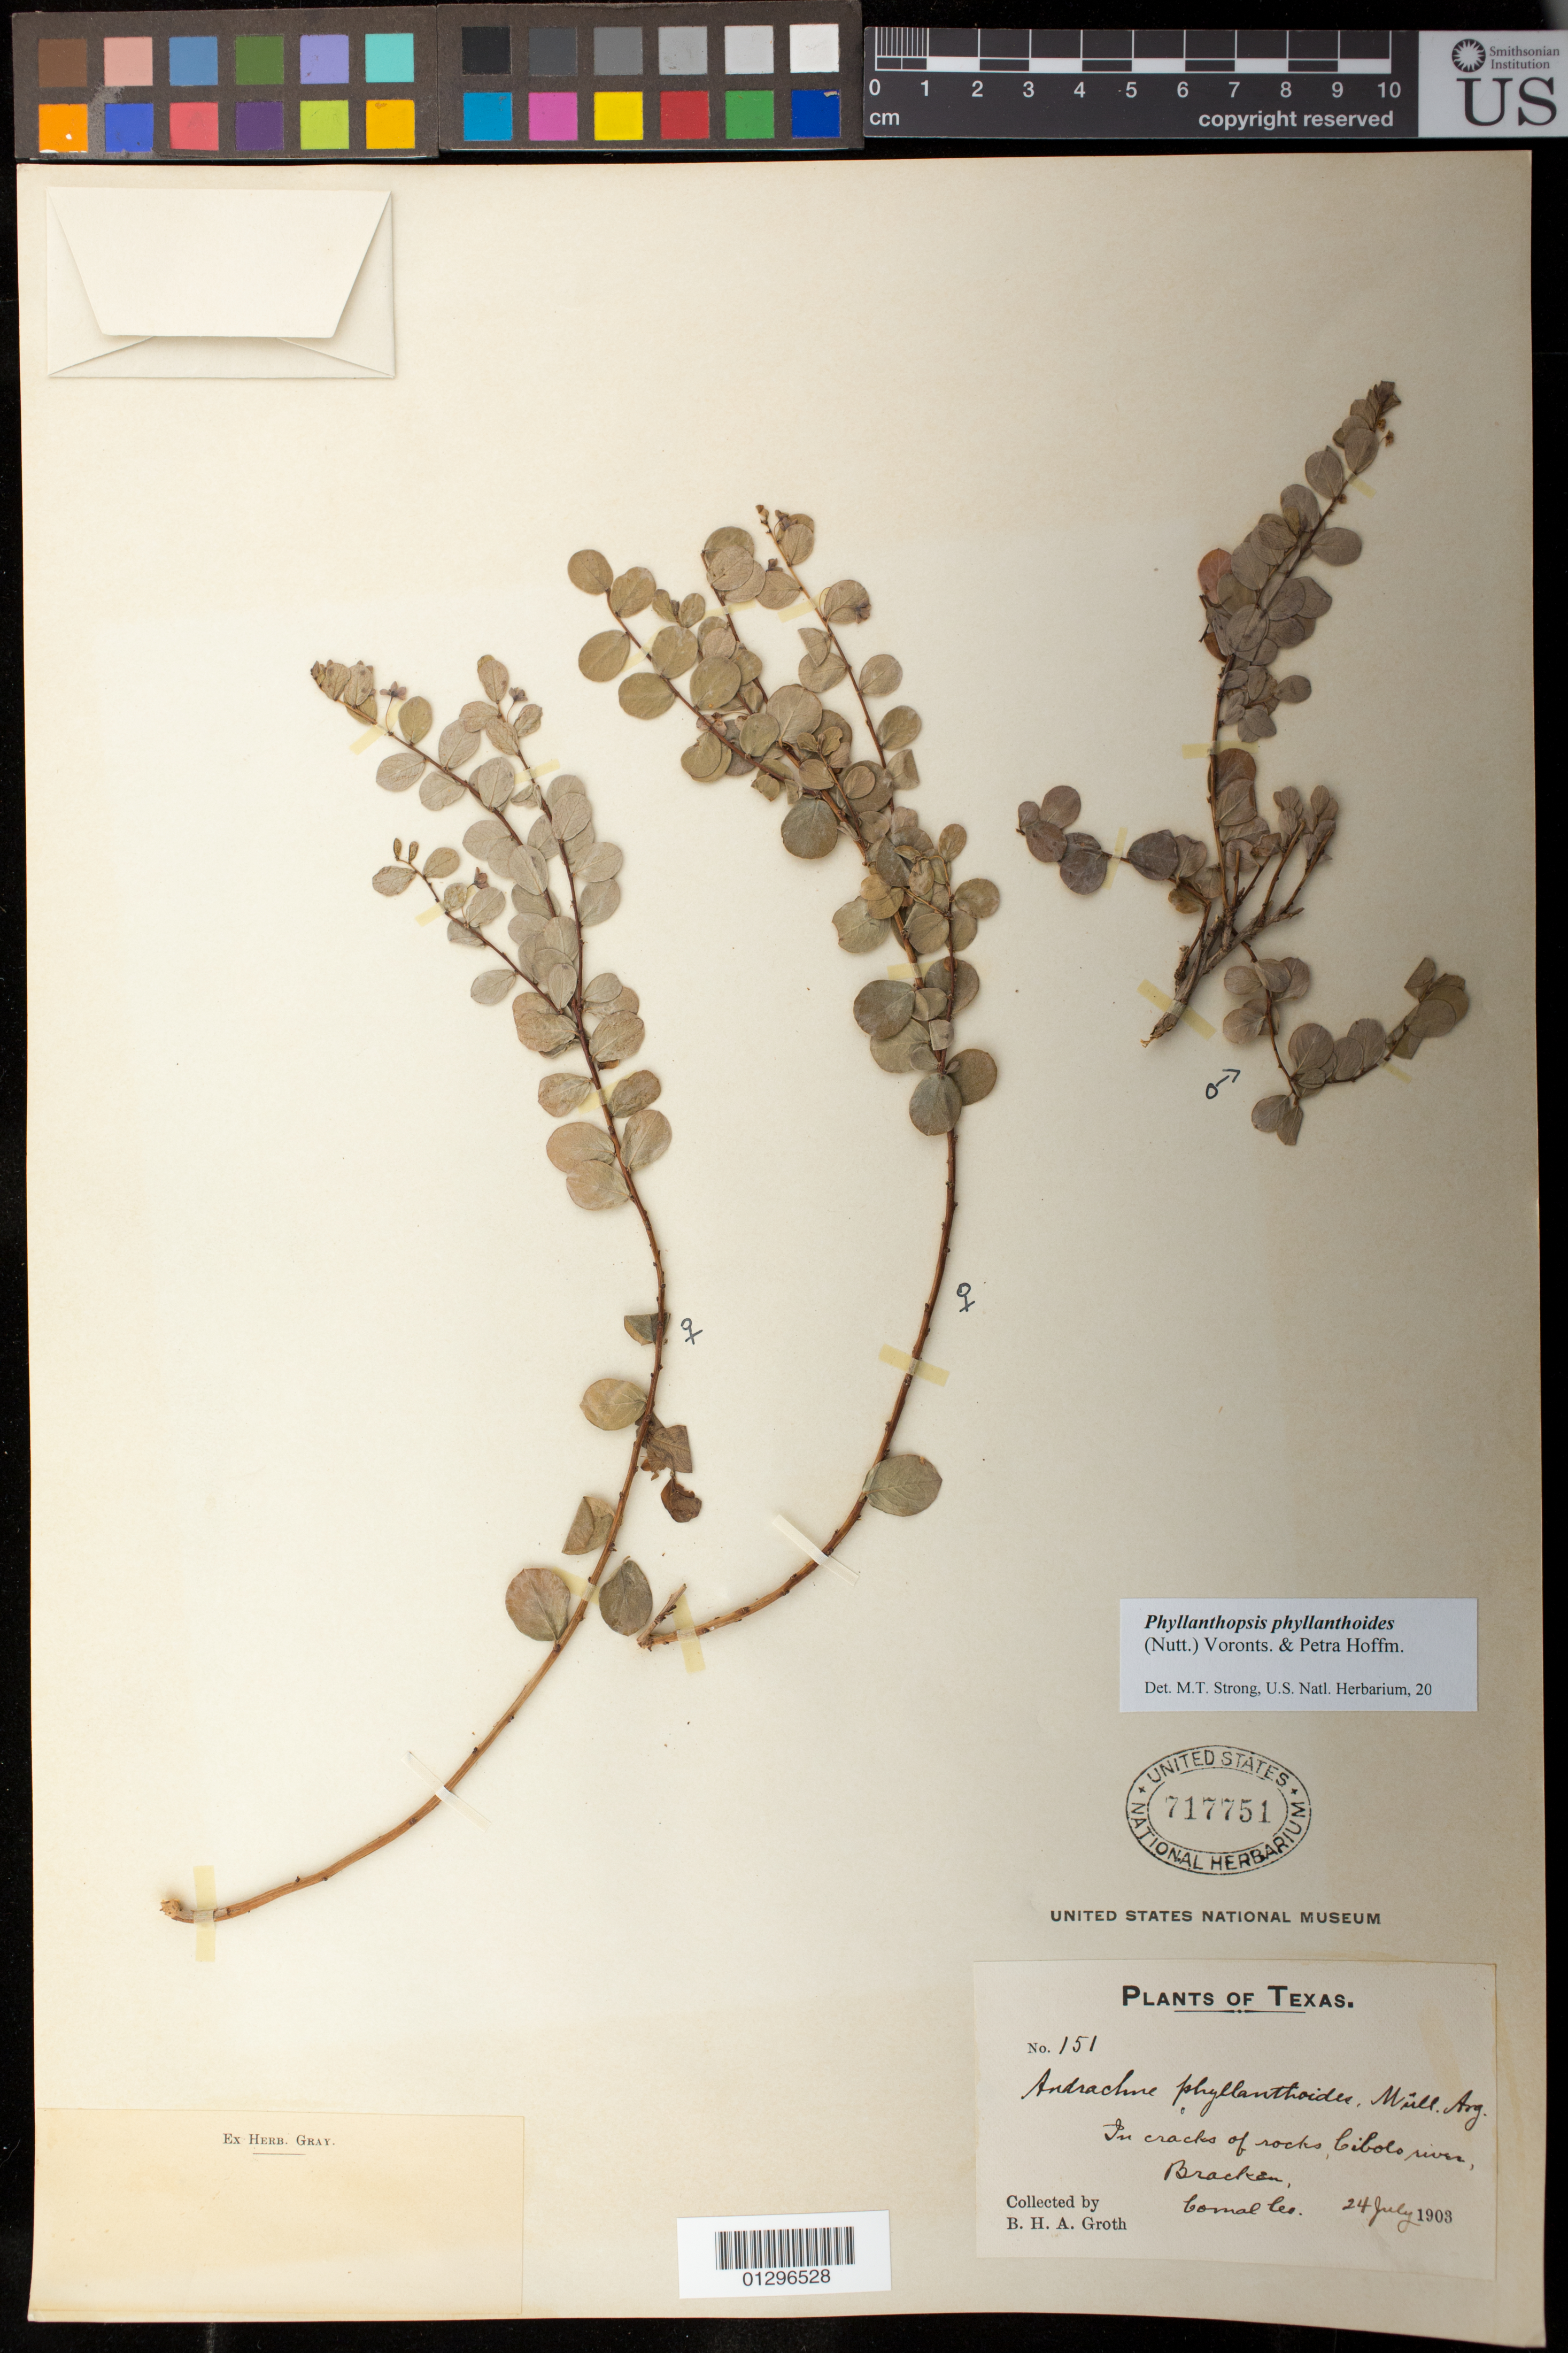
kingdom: Plantae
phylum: Tracheophyta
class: Magnoliopsida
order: Malpighiales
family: Phyllanthaceae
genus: Phyllanthopsis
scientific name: Phyllanthopsis phyllanthoides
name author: (Nutt.) Voronts. & Petra Hoffm.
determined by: Strong, M. T., (US), Smithsonian Institution - National Museum of Natural History (UNITED STATES)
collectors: B. Groth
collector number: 151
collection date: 1903-07-24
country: United States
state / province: Texas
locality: Cibolo River, Bracken.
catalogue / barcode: US 717751